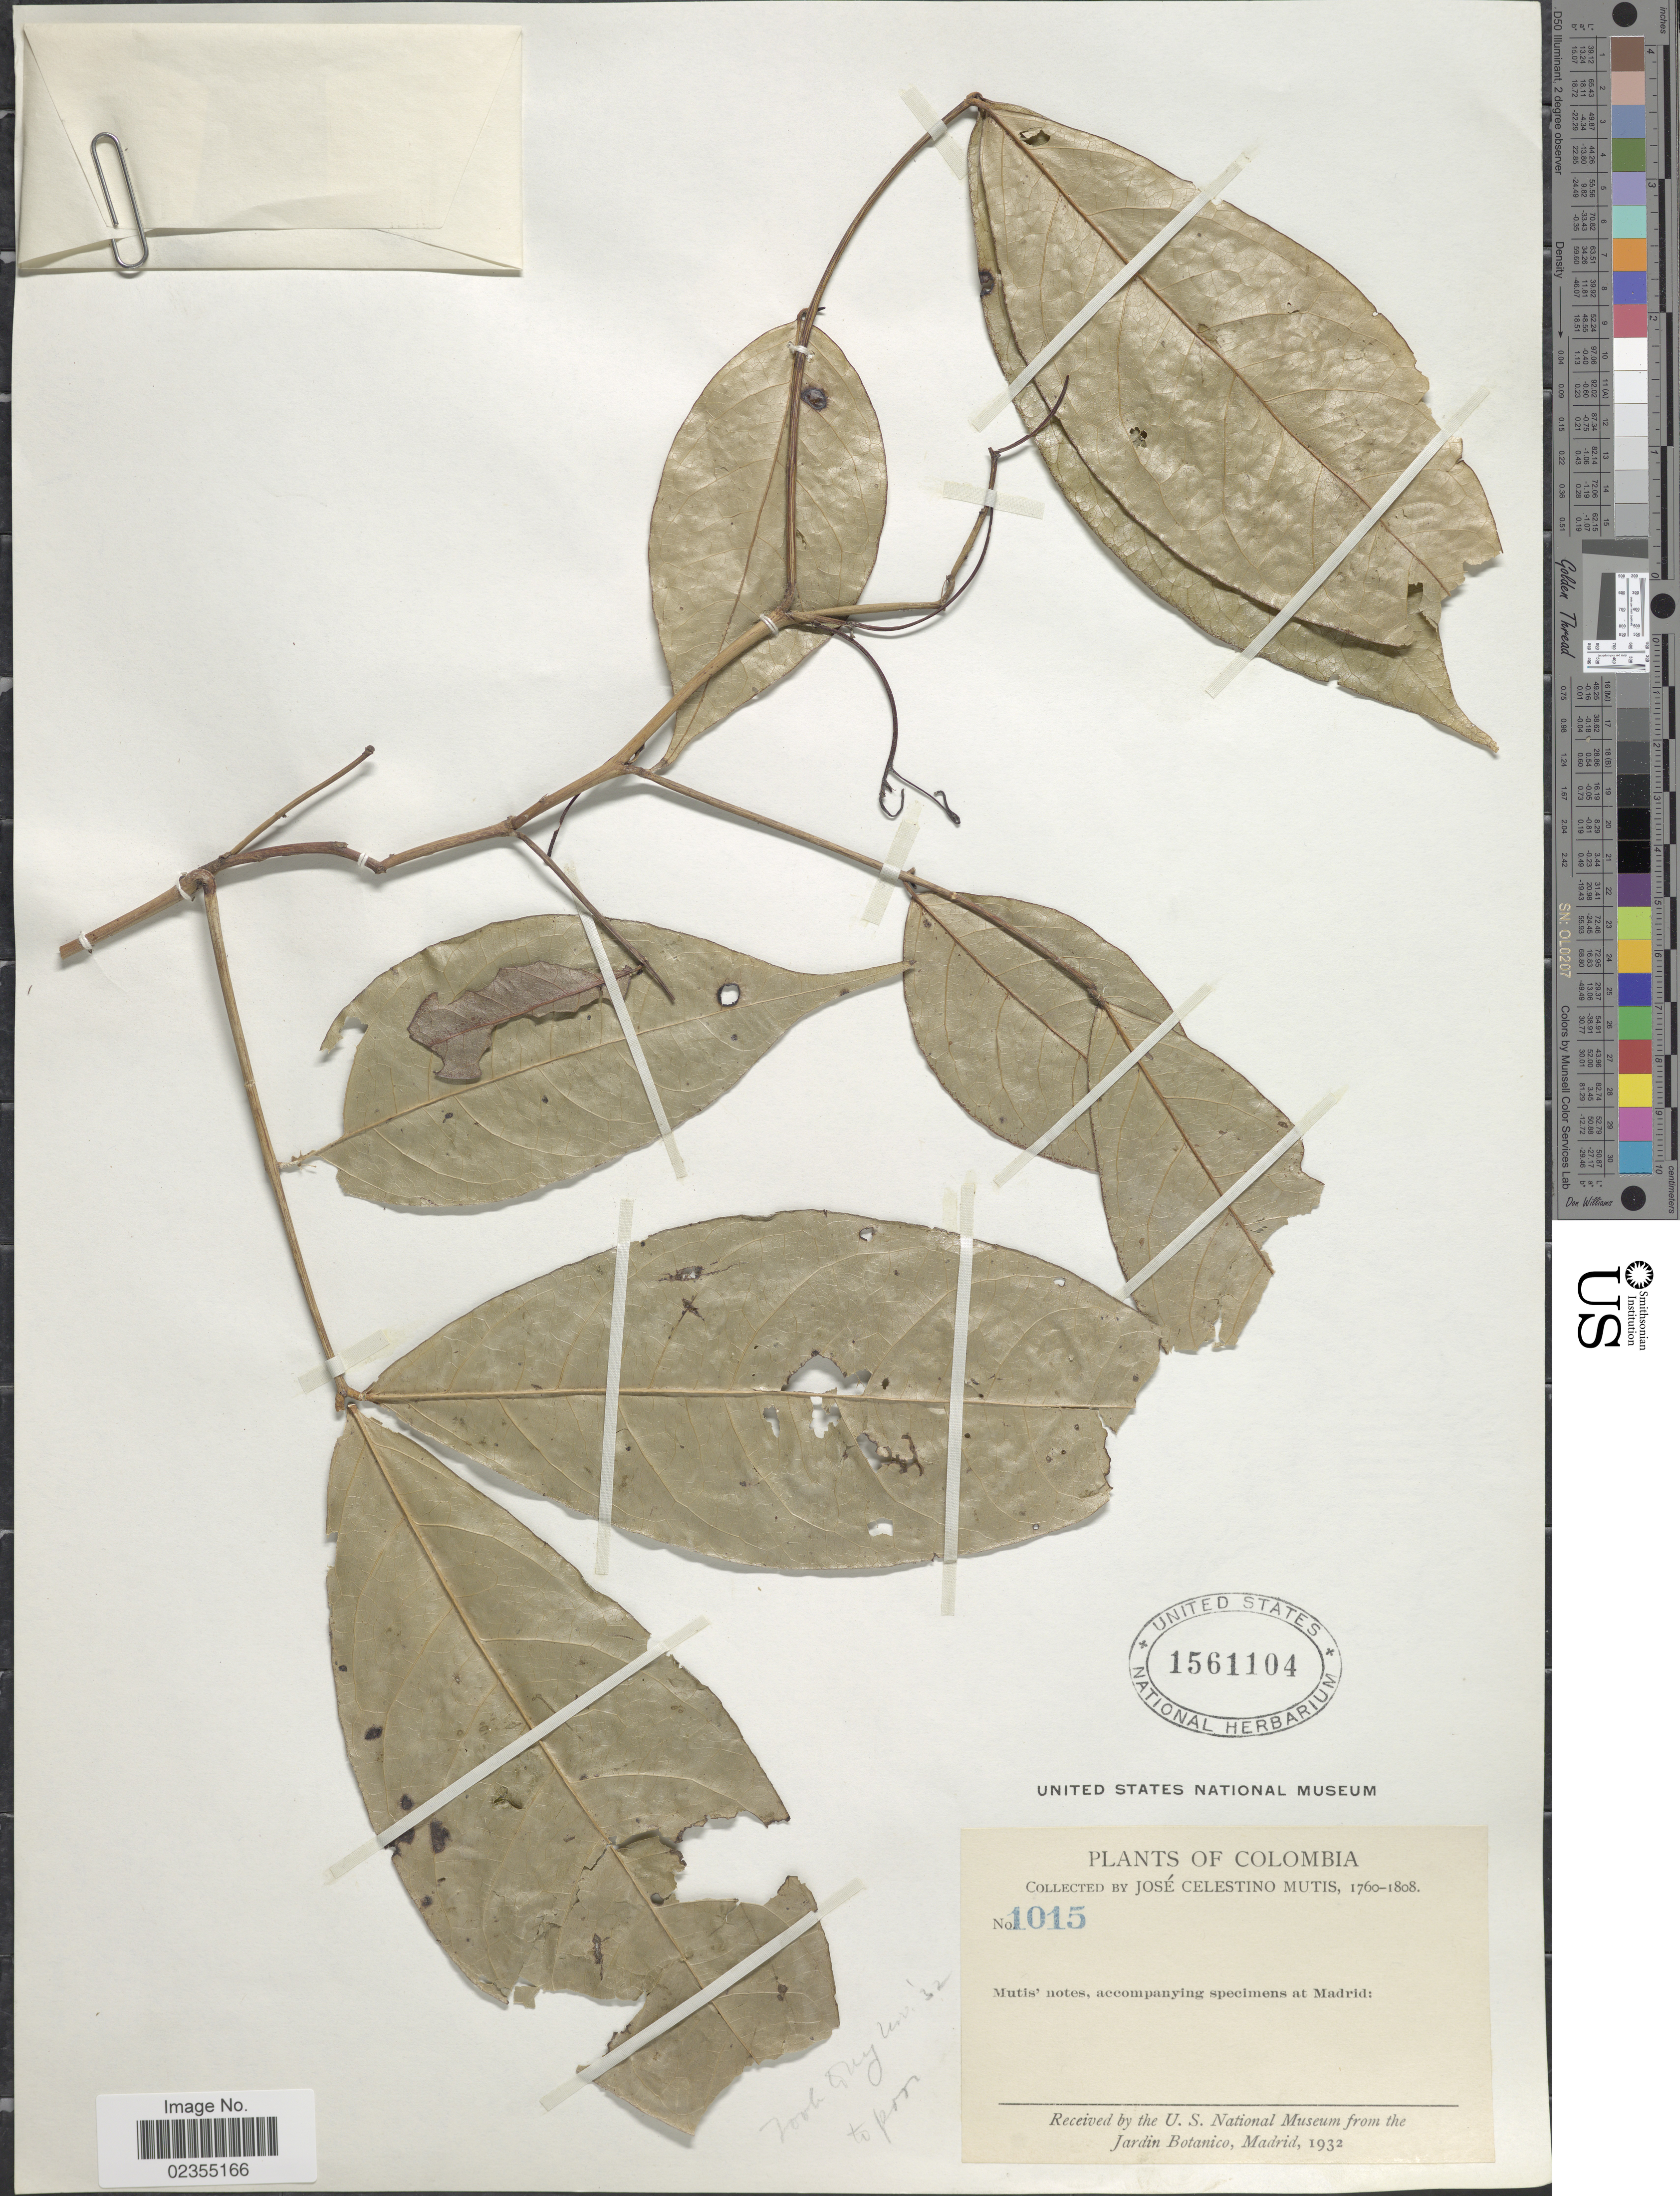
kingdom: Plantae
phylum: Tracheophyta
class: Magnoliopsida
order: Fabales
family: Fabaceae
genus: Senna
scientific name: Senna sp.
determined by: Trujillo, A. M.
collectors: J. C. B. Mutis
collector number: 1015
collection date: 1760/1808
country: Colombia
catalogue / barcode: US 1561104